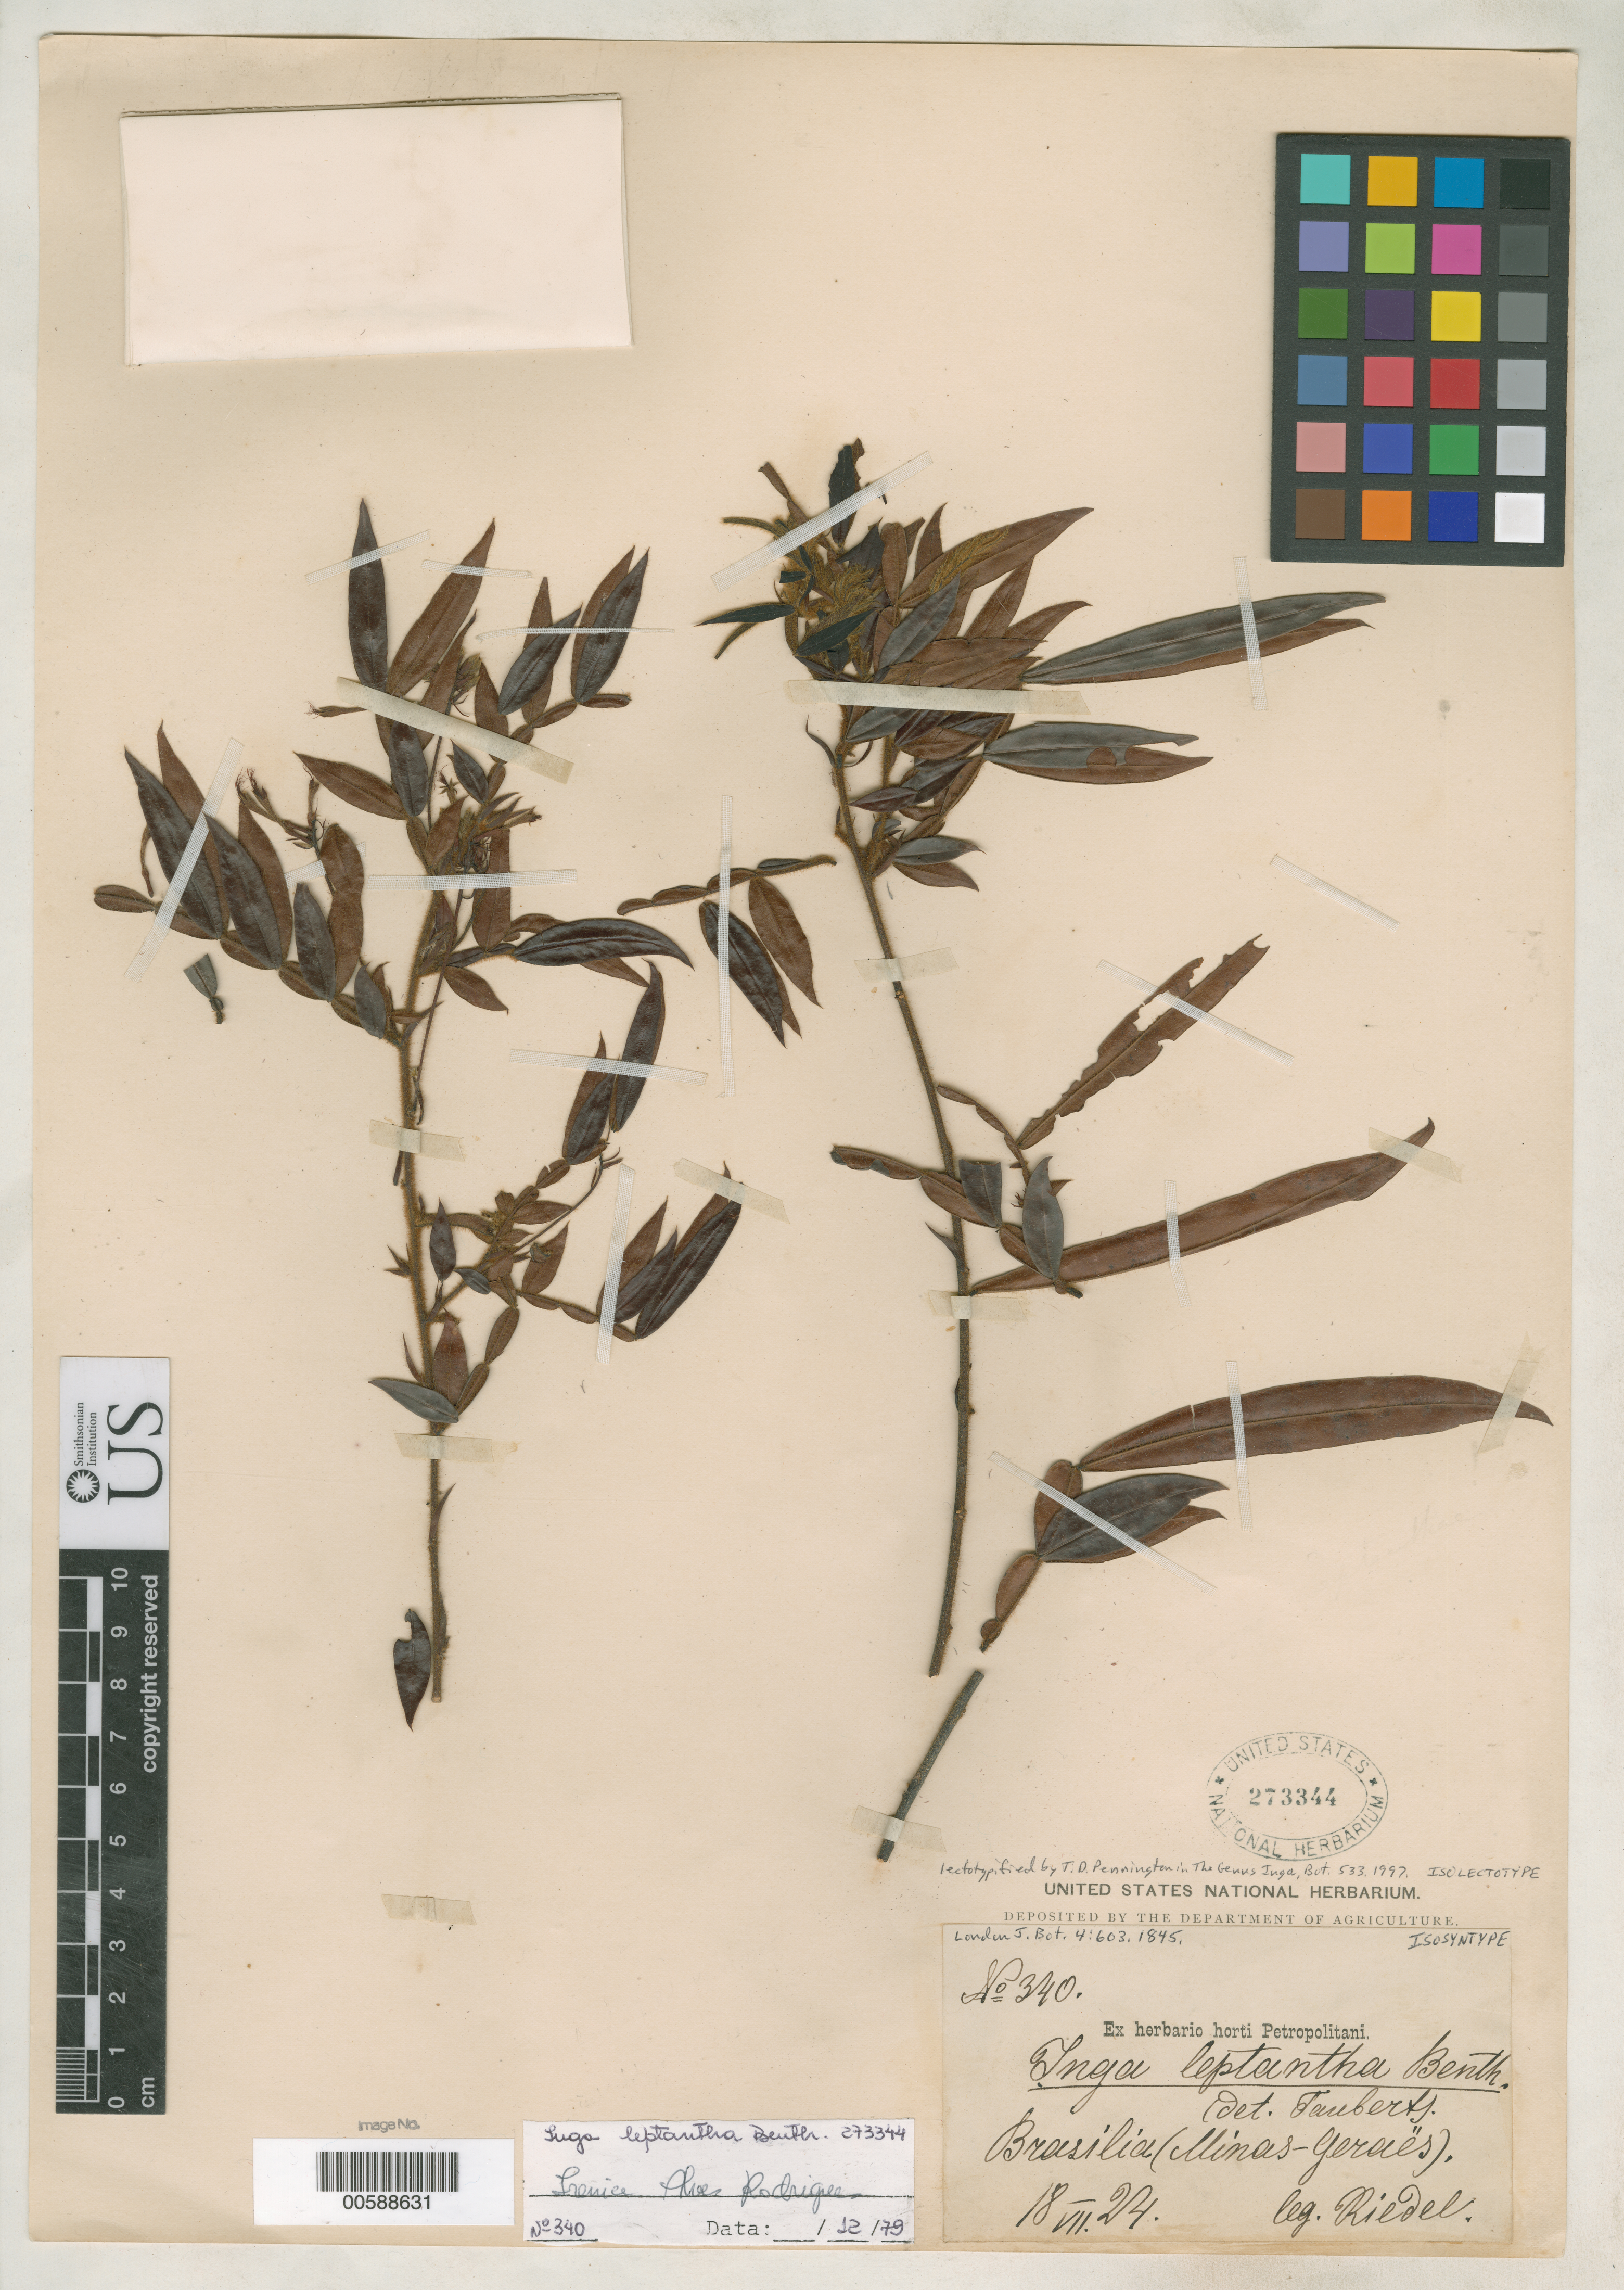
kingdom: Plantae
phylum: Tracheophyta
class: Magnoliopsida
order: Fabales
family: Fabaceae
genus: Inga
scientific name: Inga leptantha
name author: Benth.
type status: Isolectotype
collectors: L. Riedel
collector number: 340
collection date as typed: Jul 1894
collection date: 1894-07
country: Brazil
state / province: Minas Gerais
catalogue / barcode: US 273344